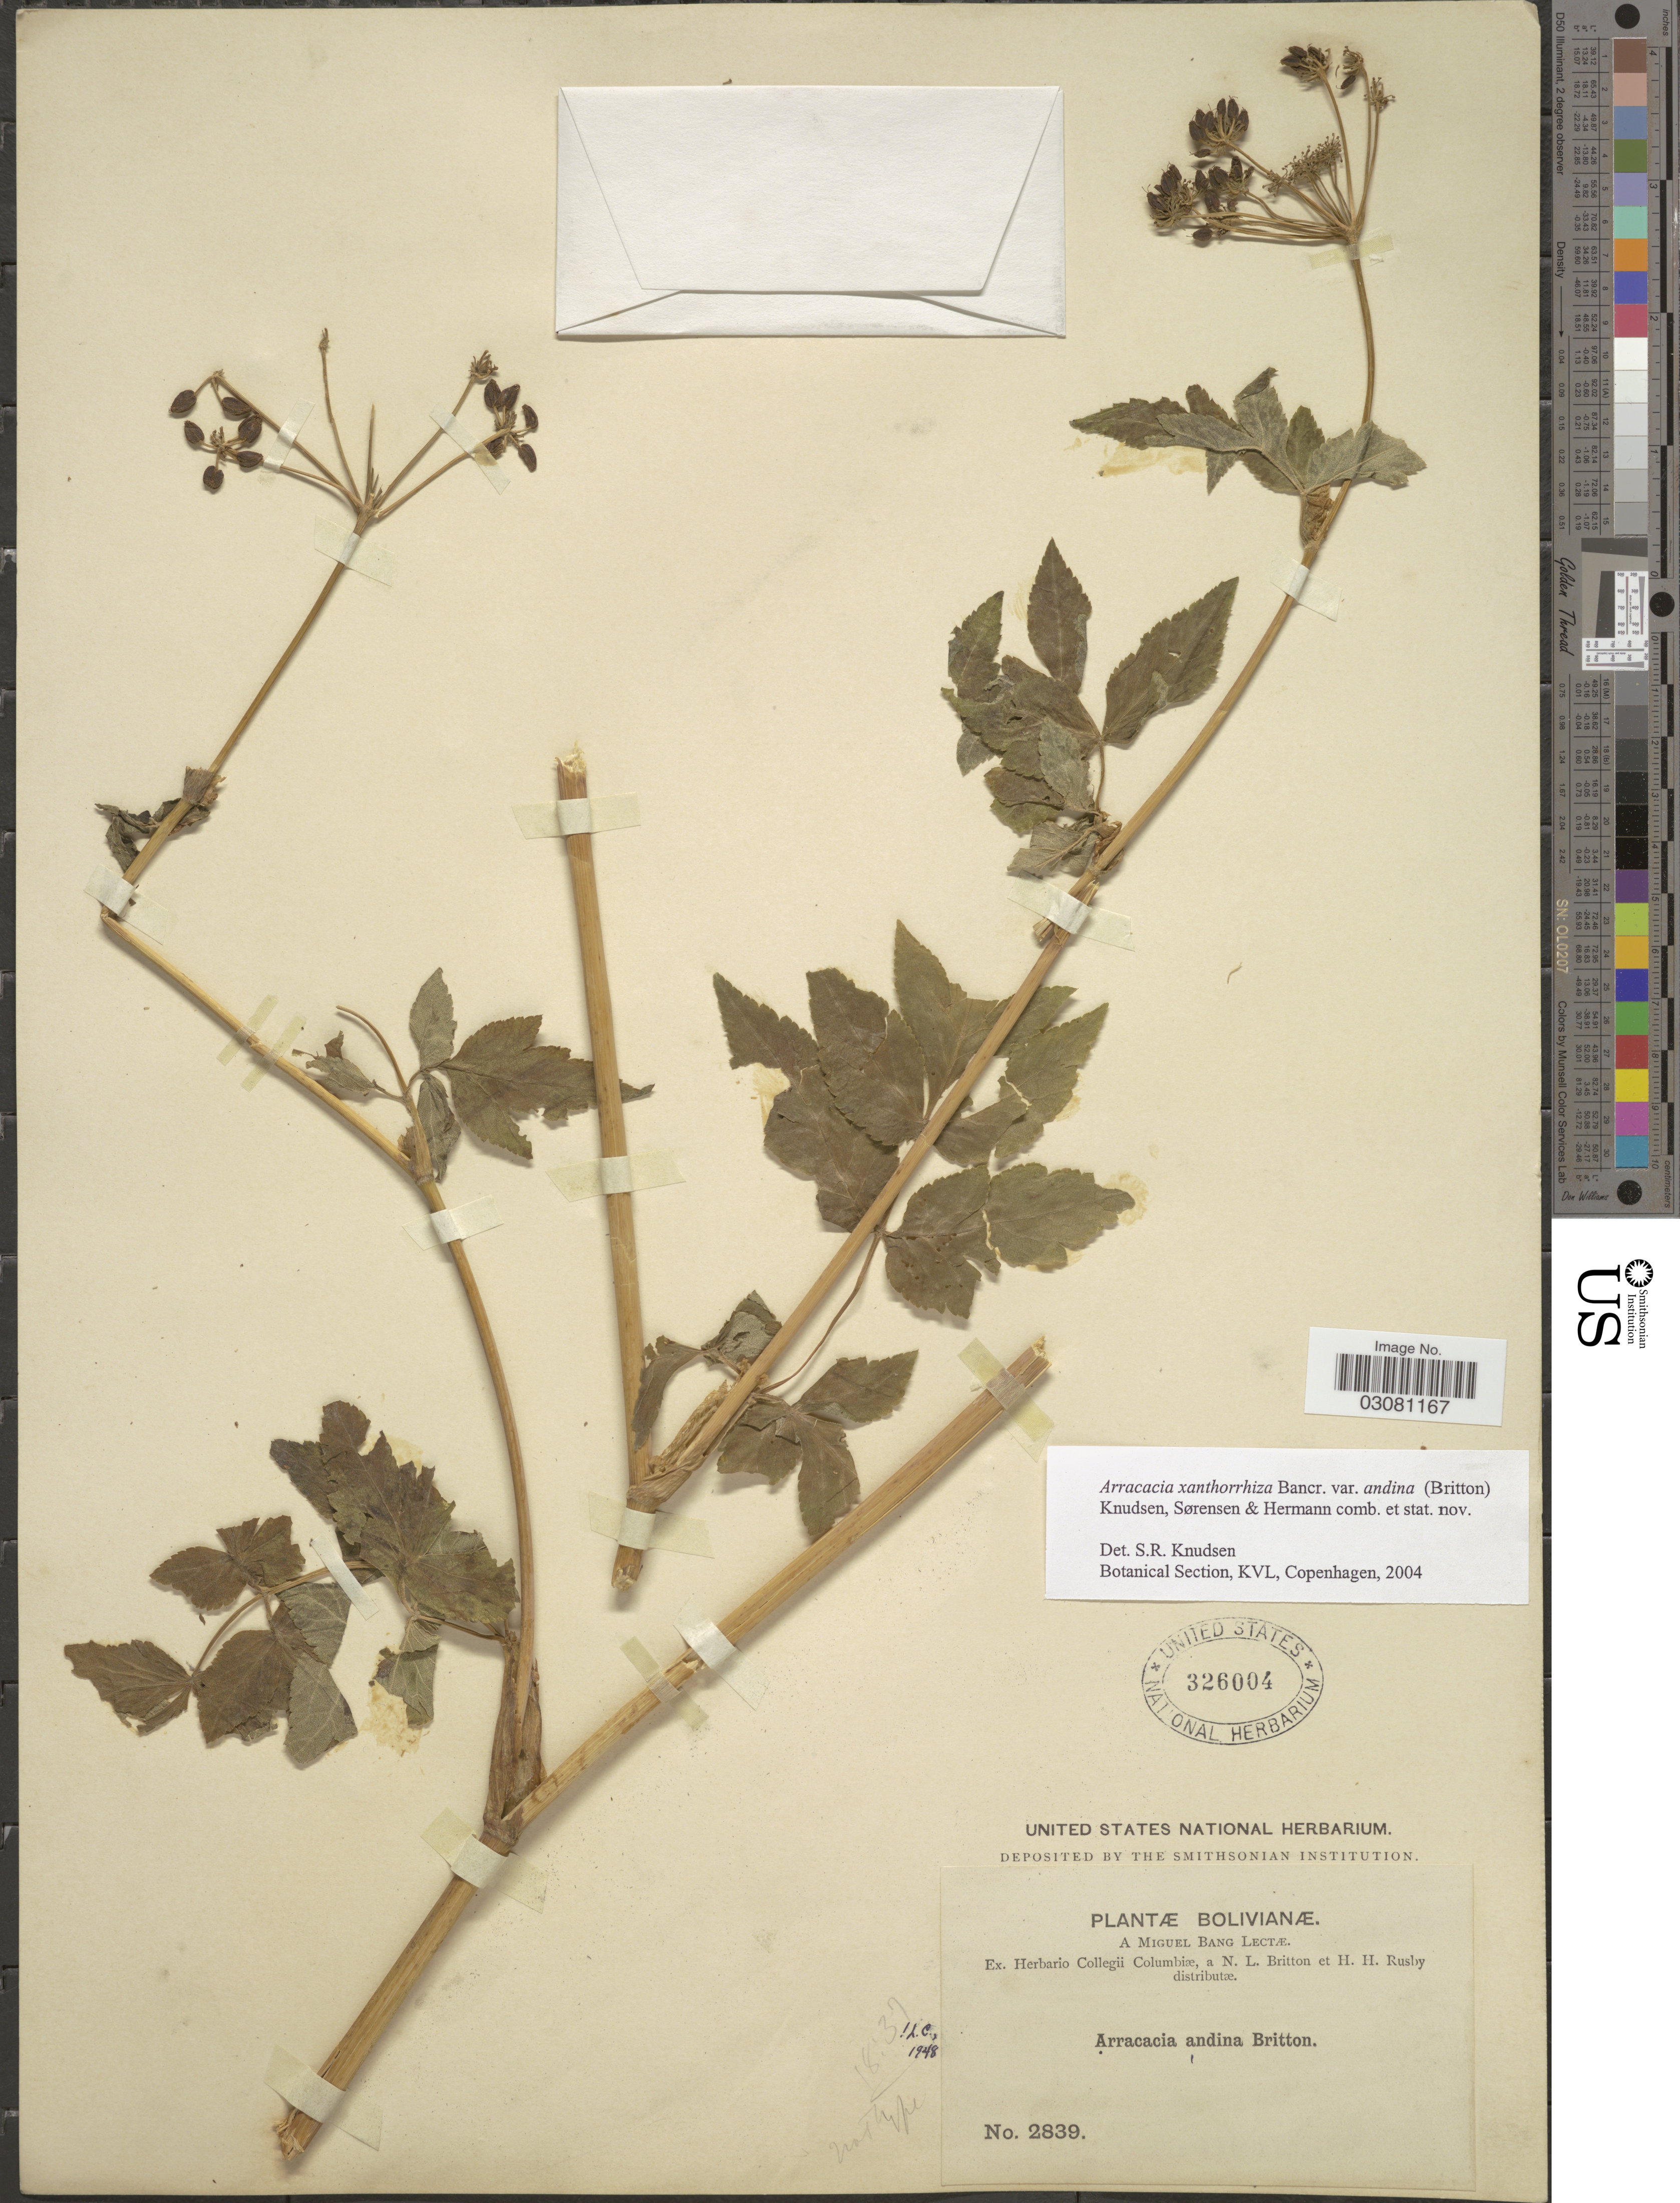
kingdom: Plantae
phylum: Tracheophyta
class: Magnoliopsida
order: Apiales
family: Apiaceae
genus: Arracacia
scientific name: Arracacia xanthorrhiza var. andina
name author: (Britton) S. Knudsen et al.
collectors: M. Bang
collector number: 2839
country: Bolivia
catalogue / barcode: US 326004